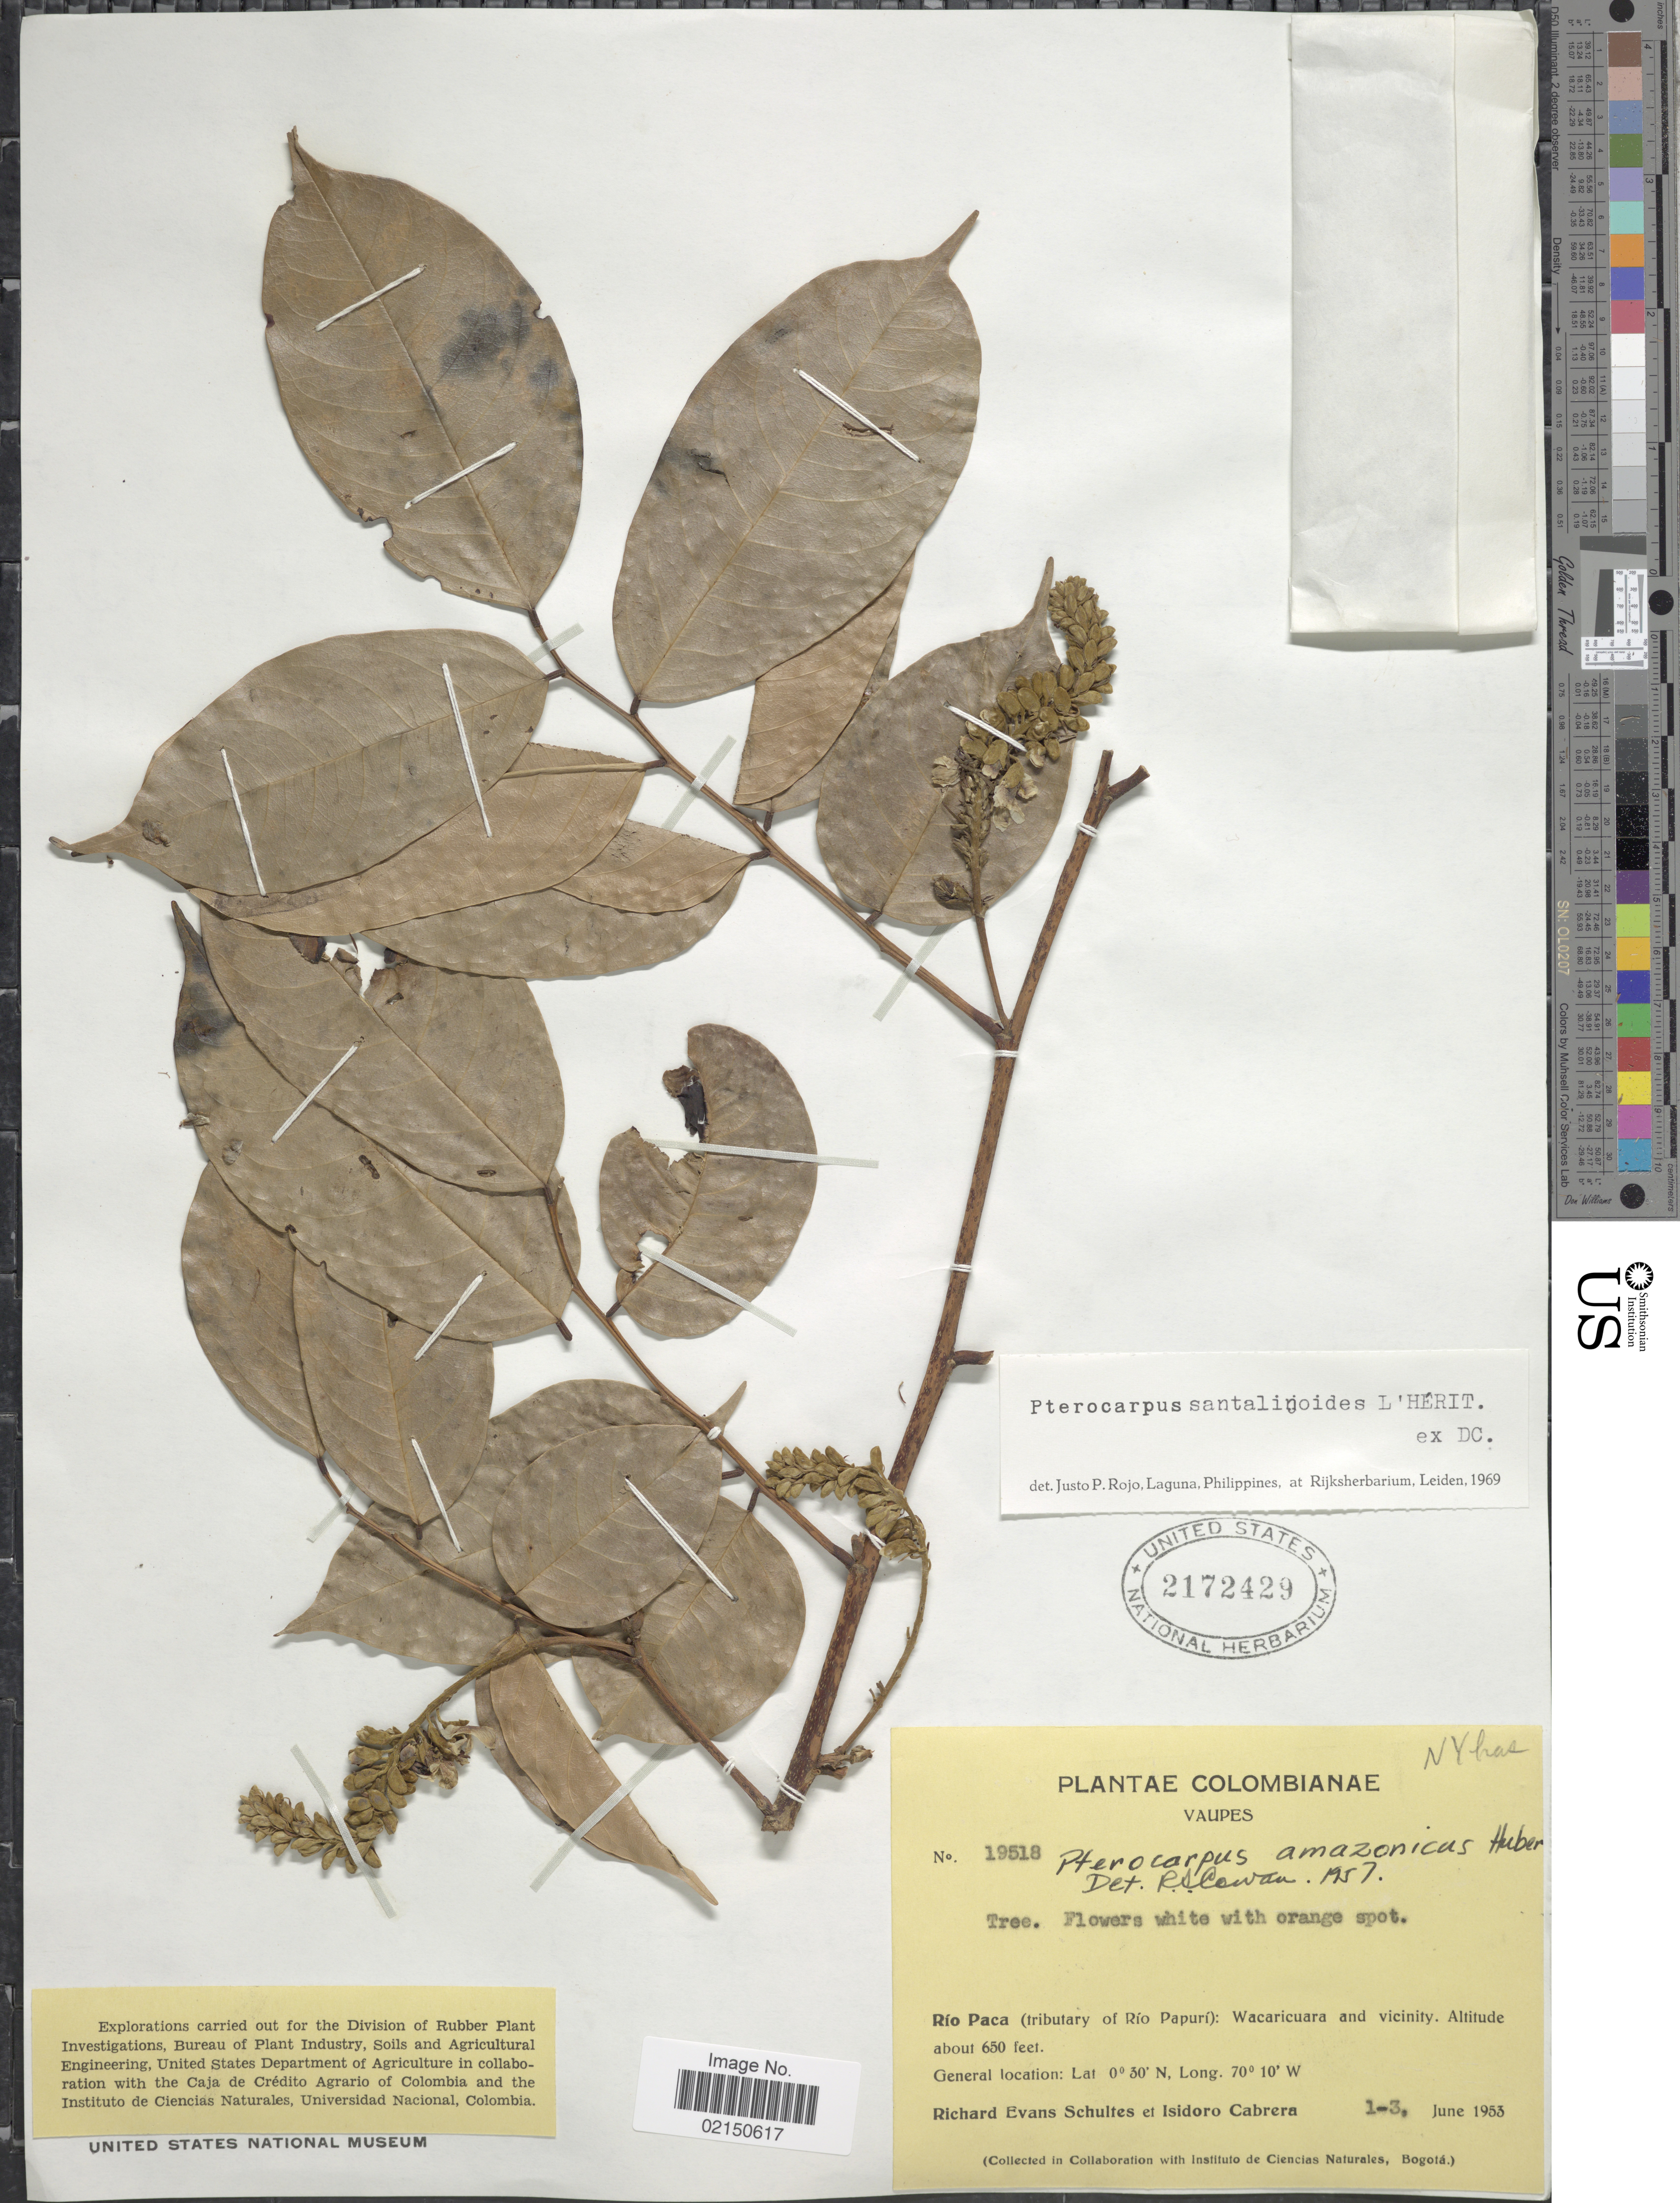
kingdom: Plantae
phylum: Tracheophyta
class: Magnoliopsida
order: Fabales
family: Fabaceae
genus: Pterocarpus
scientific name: Pterocarpus santalinoides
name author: L'Hér. ex DC.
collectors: R. E. Schultes & R. E. D. Baker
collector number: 19518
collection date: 1953-06-01/1953-06-03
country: Colombia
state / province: Vaupés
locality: Rio Paca (tributary of Rio Papuri): Wacaricuara and vicinity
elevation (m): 198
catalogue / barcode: US 2172429